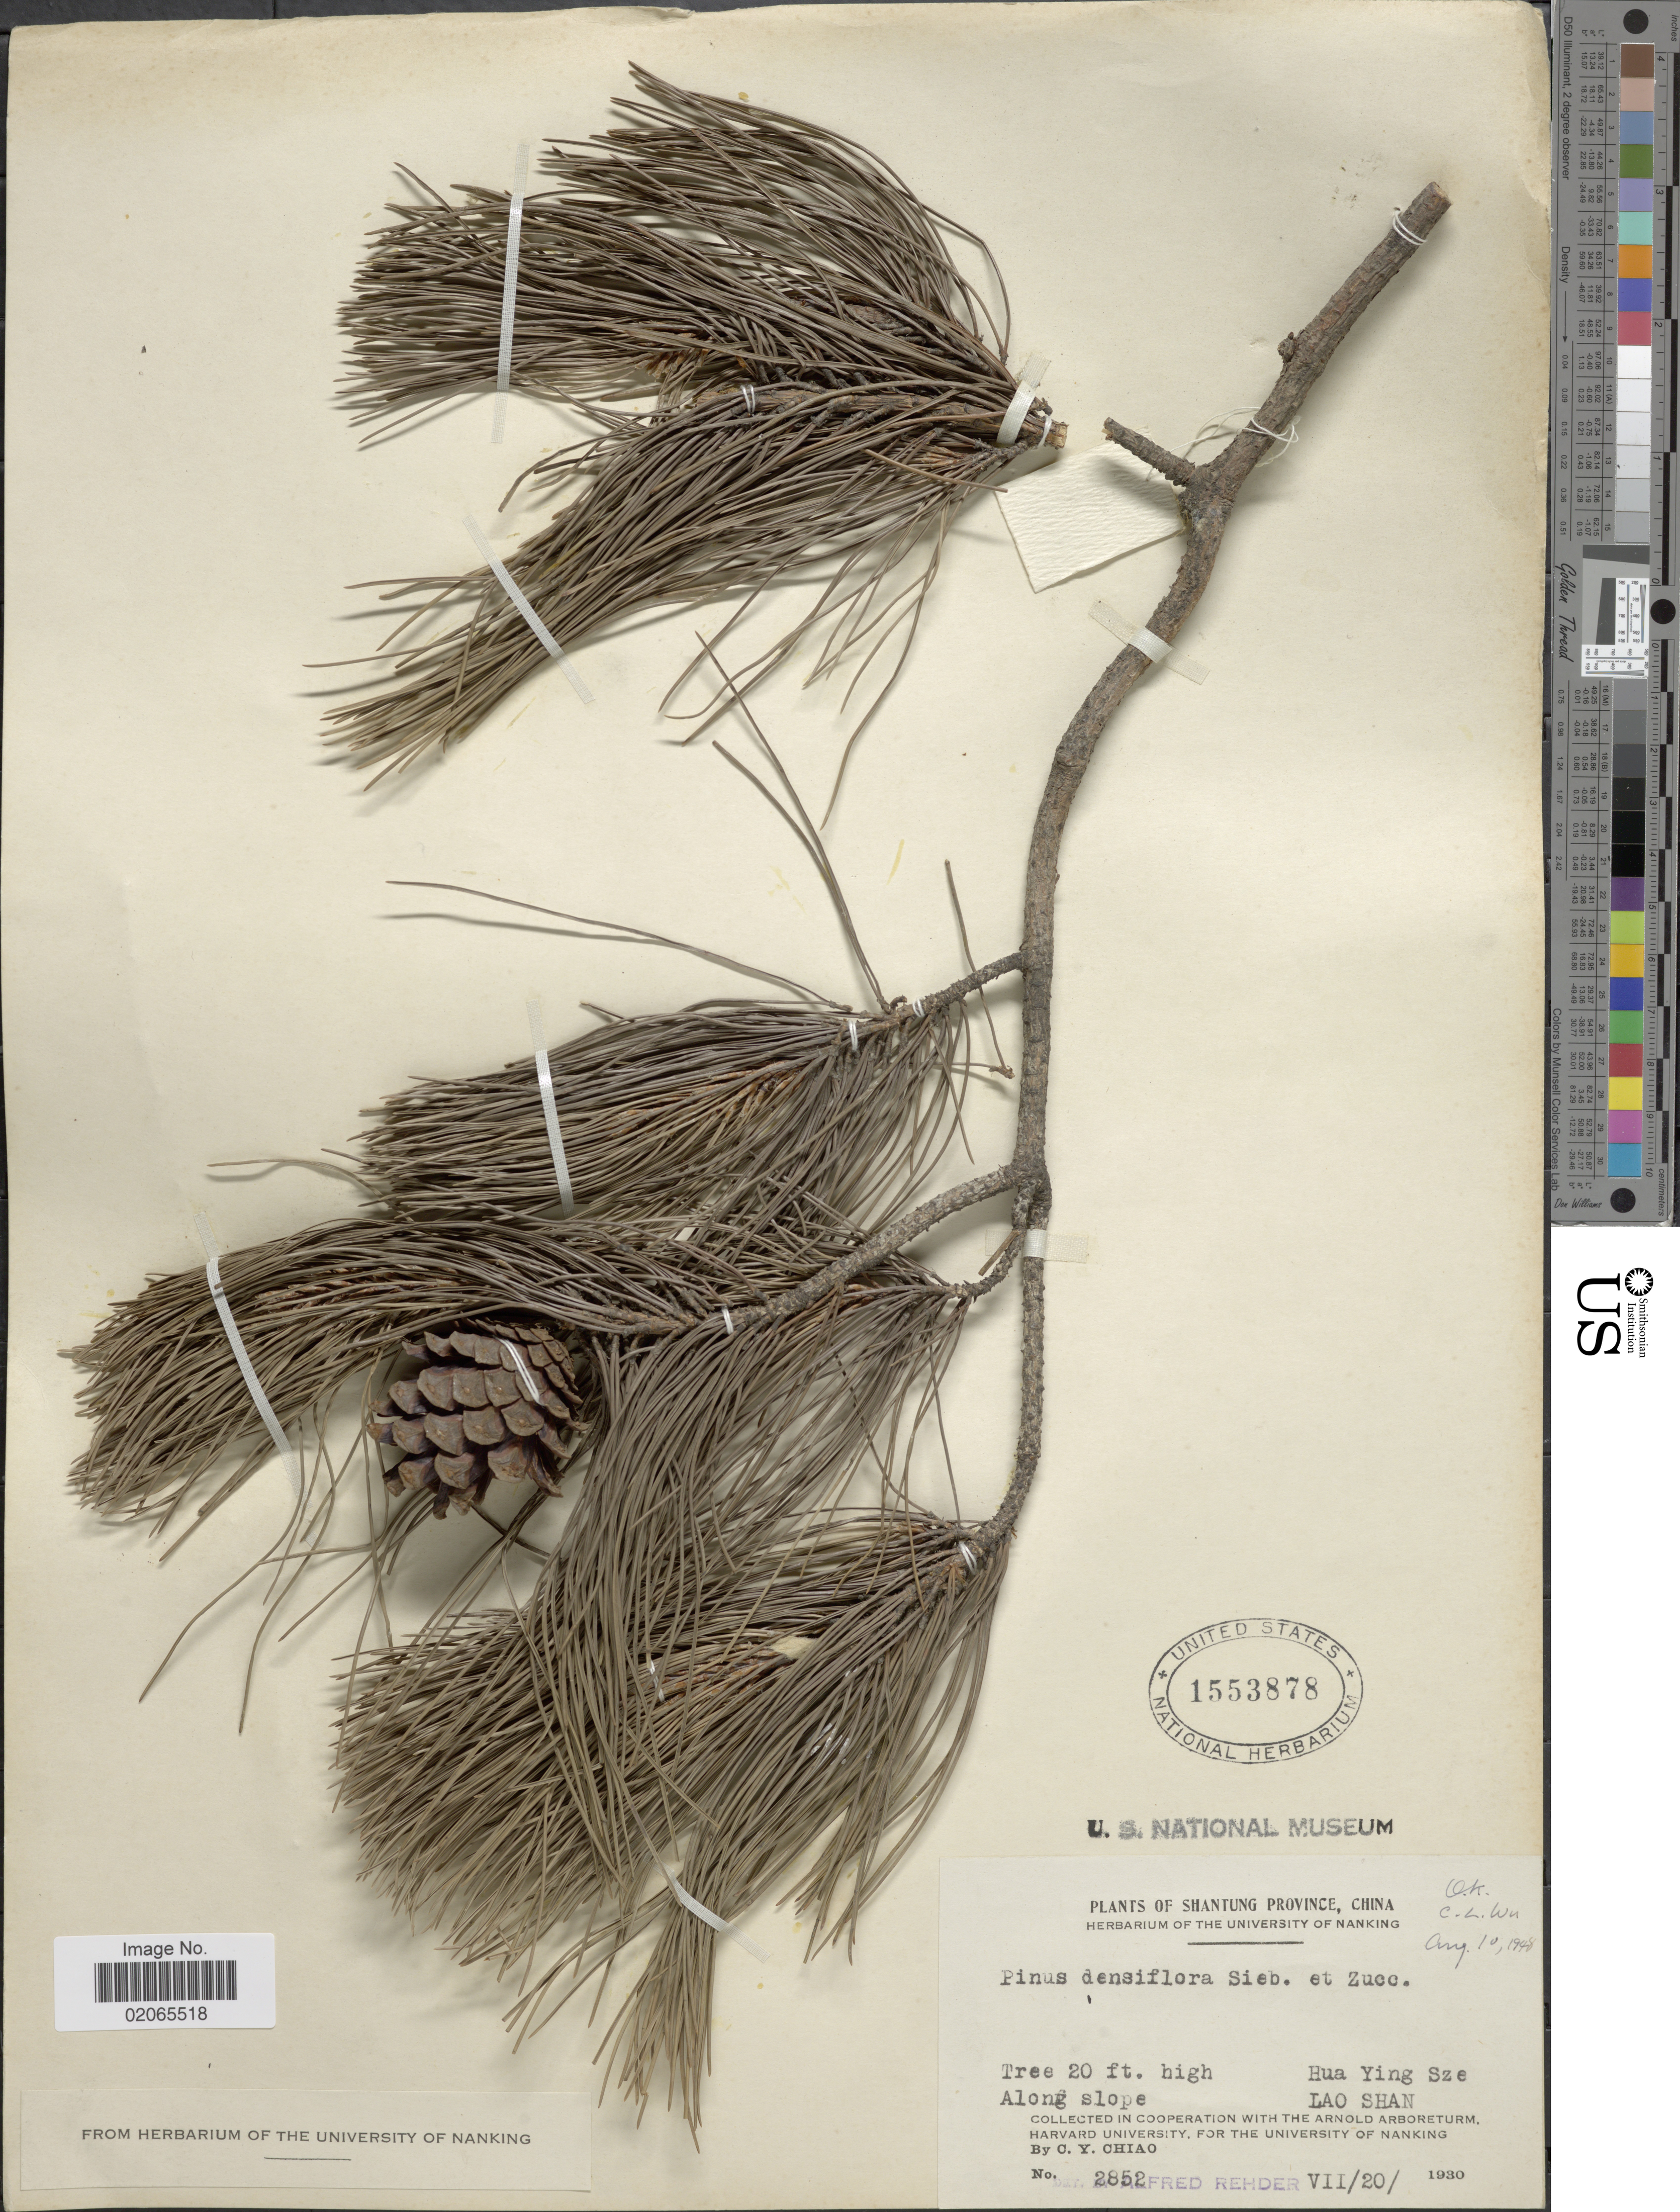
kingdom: Plantae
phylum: Tracheophyta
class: Pinopsida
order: Pinales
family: Pinaceae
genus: Pinus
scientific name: Pinus densiflora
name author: Siebold & Zucc.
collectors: A. Rehder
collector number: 2852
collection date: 1930-07-20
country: China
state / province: Shandong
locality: Shnatung Province, Hua Ying Sze, Lao Shan, Along slope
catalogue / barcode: US 1553878